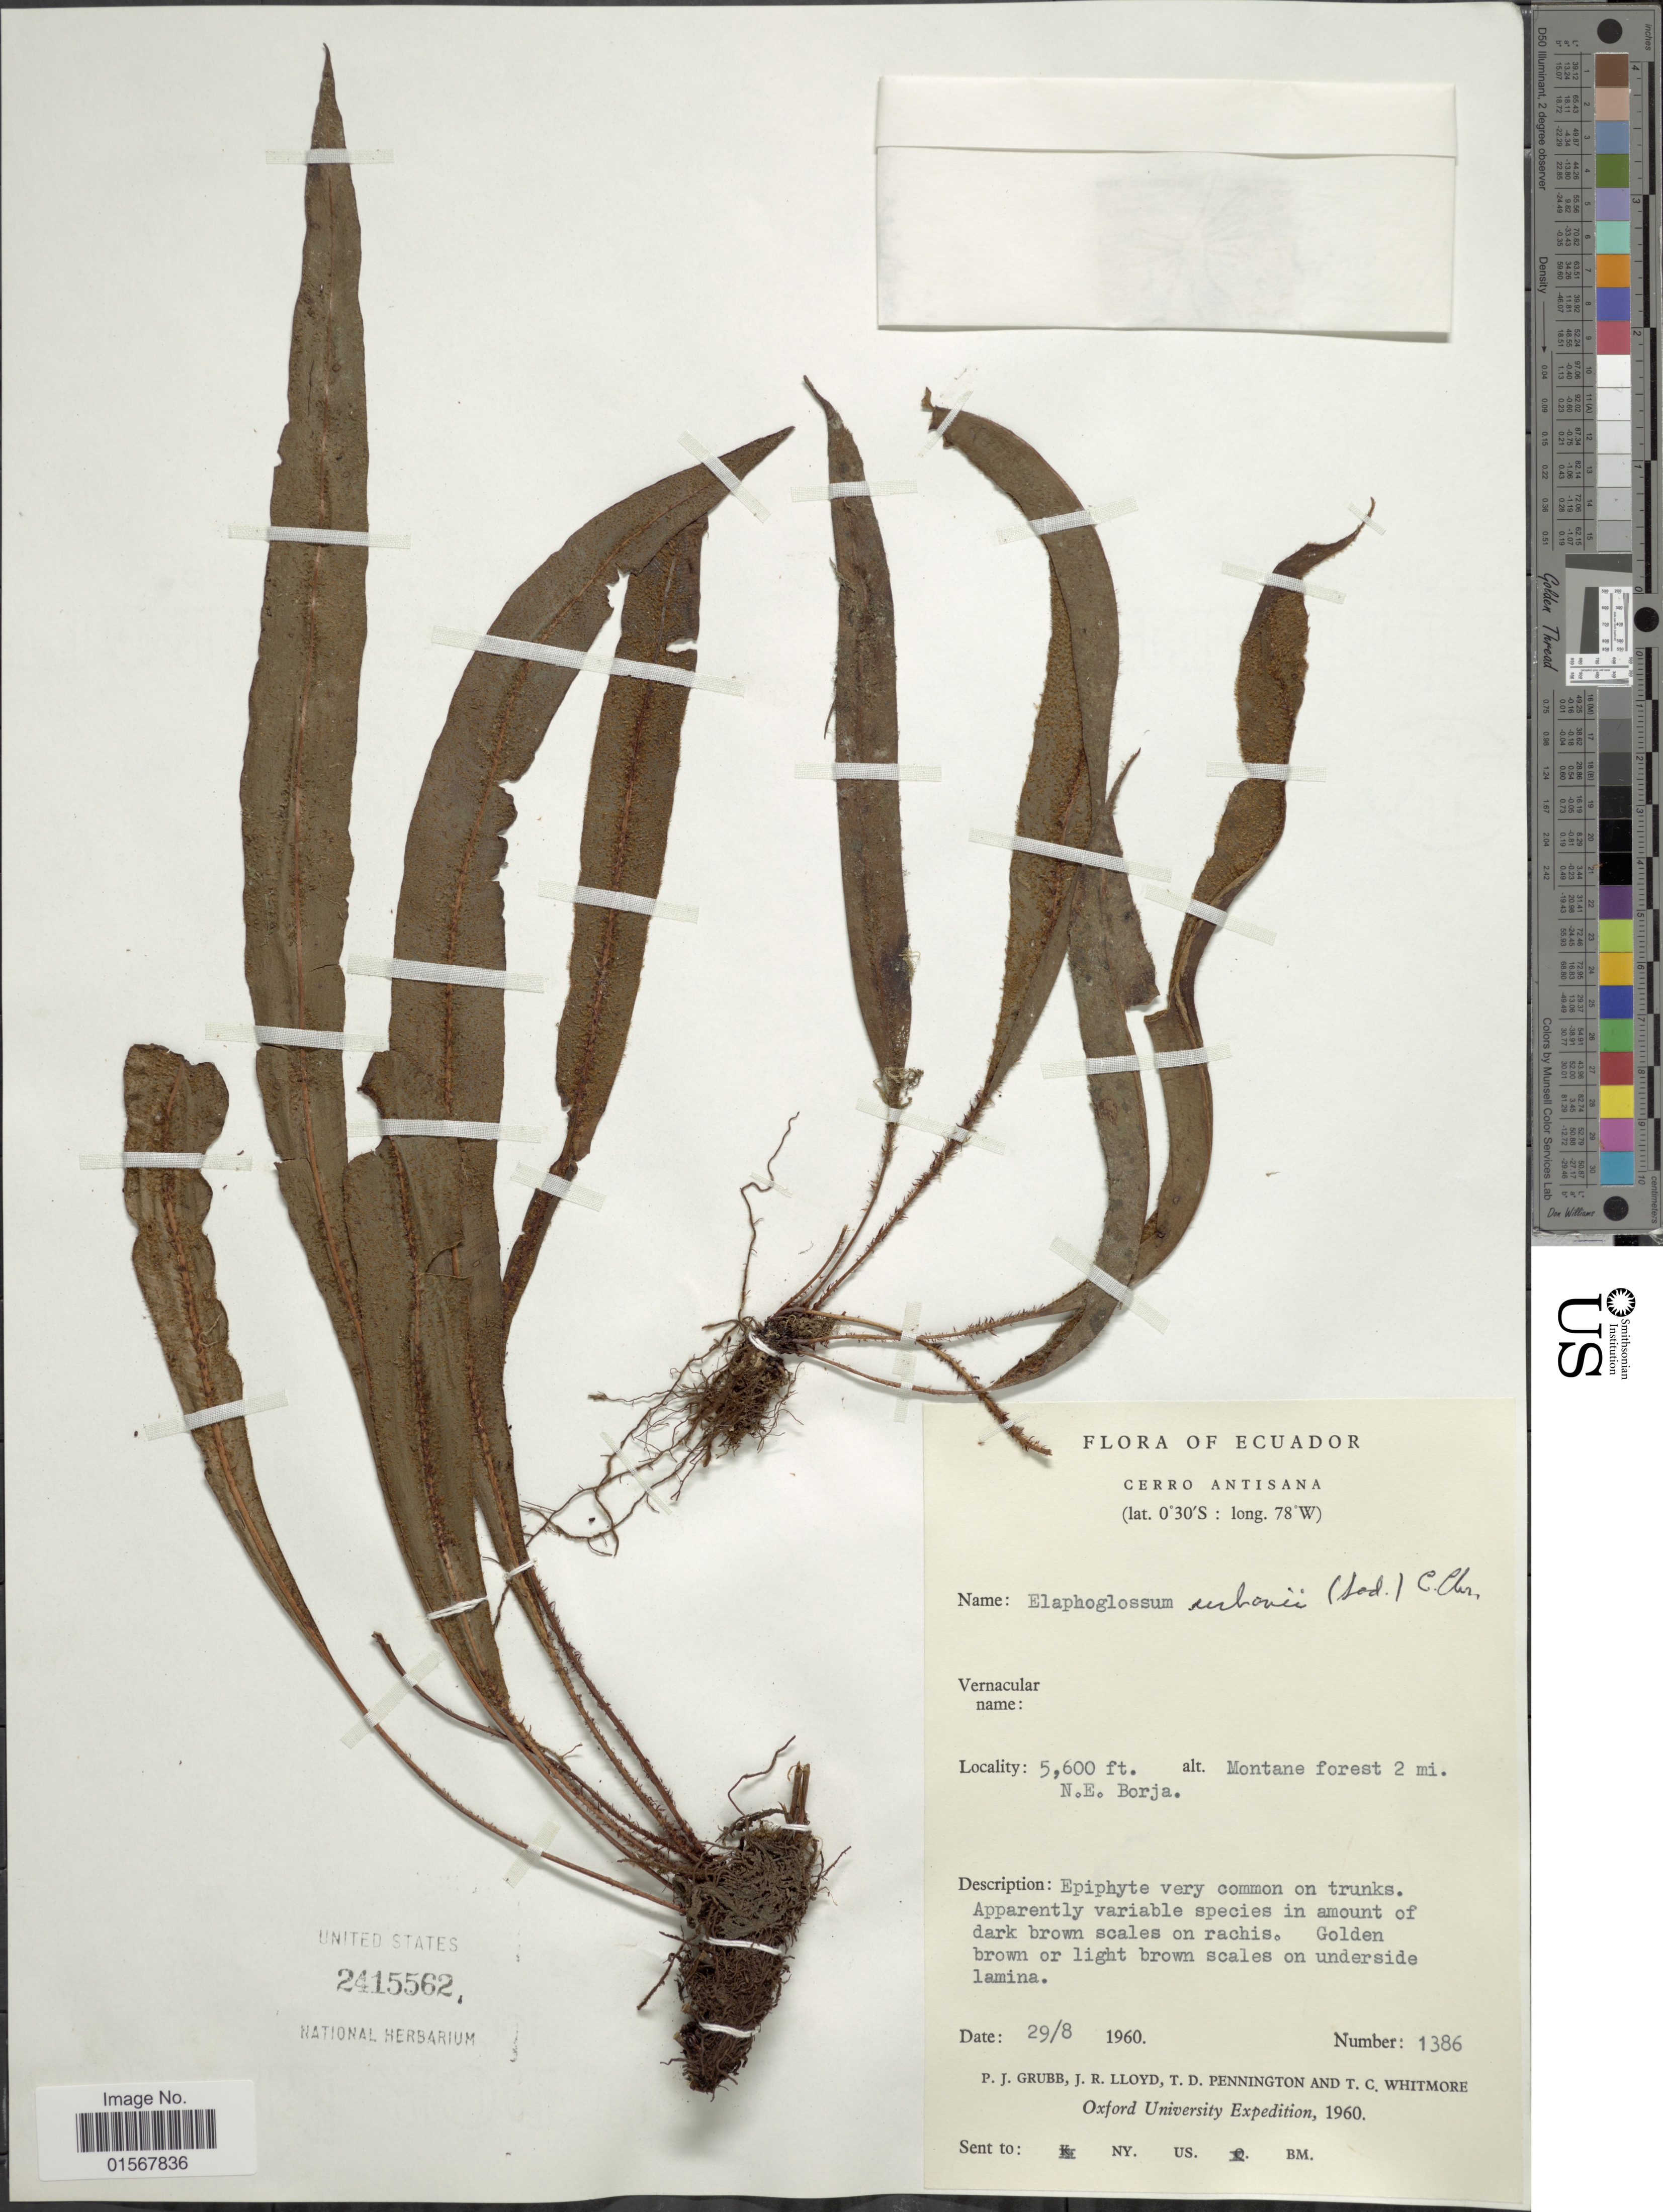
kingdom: Plantae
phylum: Tracheophyta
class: Polypodiopsida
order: Polypodiales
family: Dryopteridaceae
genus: Elaphoglossum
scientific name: Elaphoglossum urbanii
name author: Brause in Urb.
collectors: P. J. Grubb, J. R. Lloyd, T. D. Pennington & T. C. Whitmore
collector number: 1386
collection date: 1960-08-29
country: Ecuador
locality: Montane forest 2 mi. N.E. Borja, Cerro Antisana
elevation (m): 1707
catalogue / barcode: US 2415562